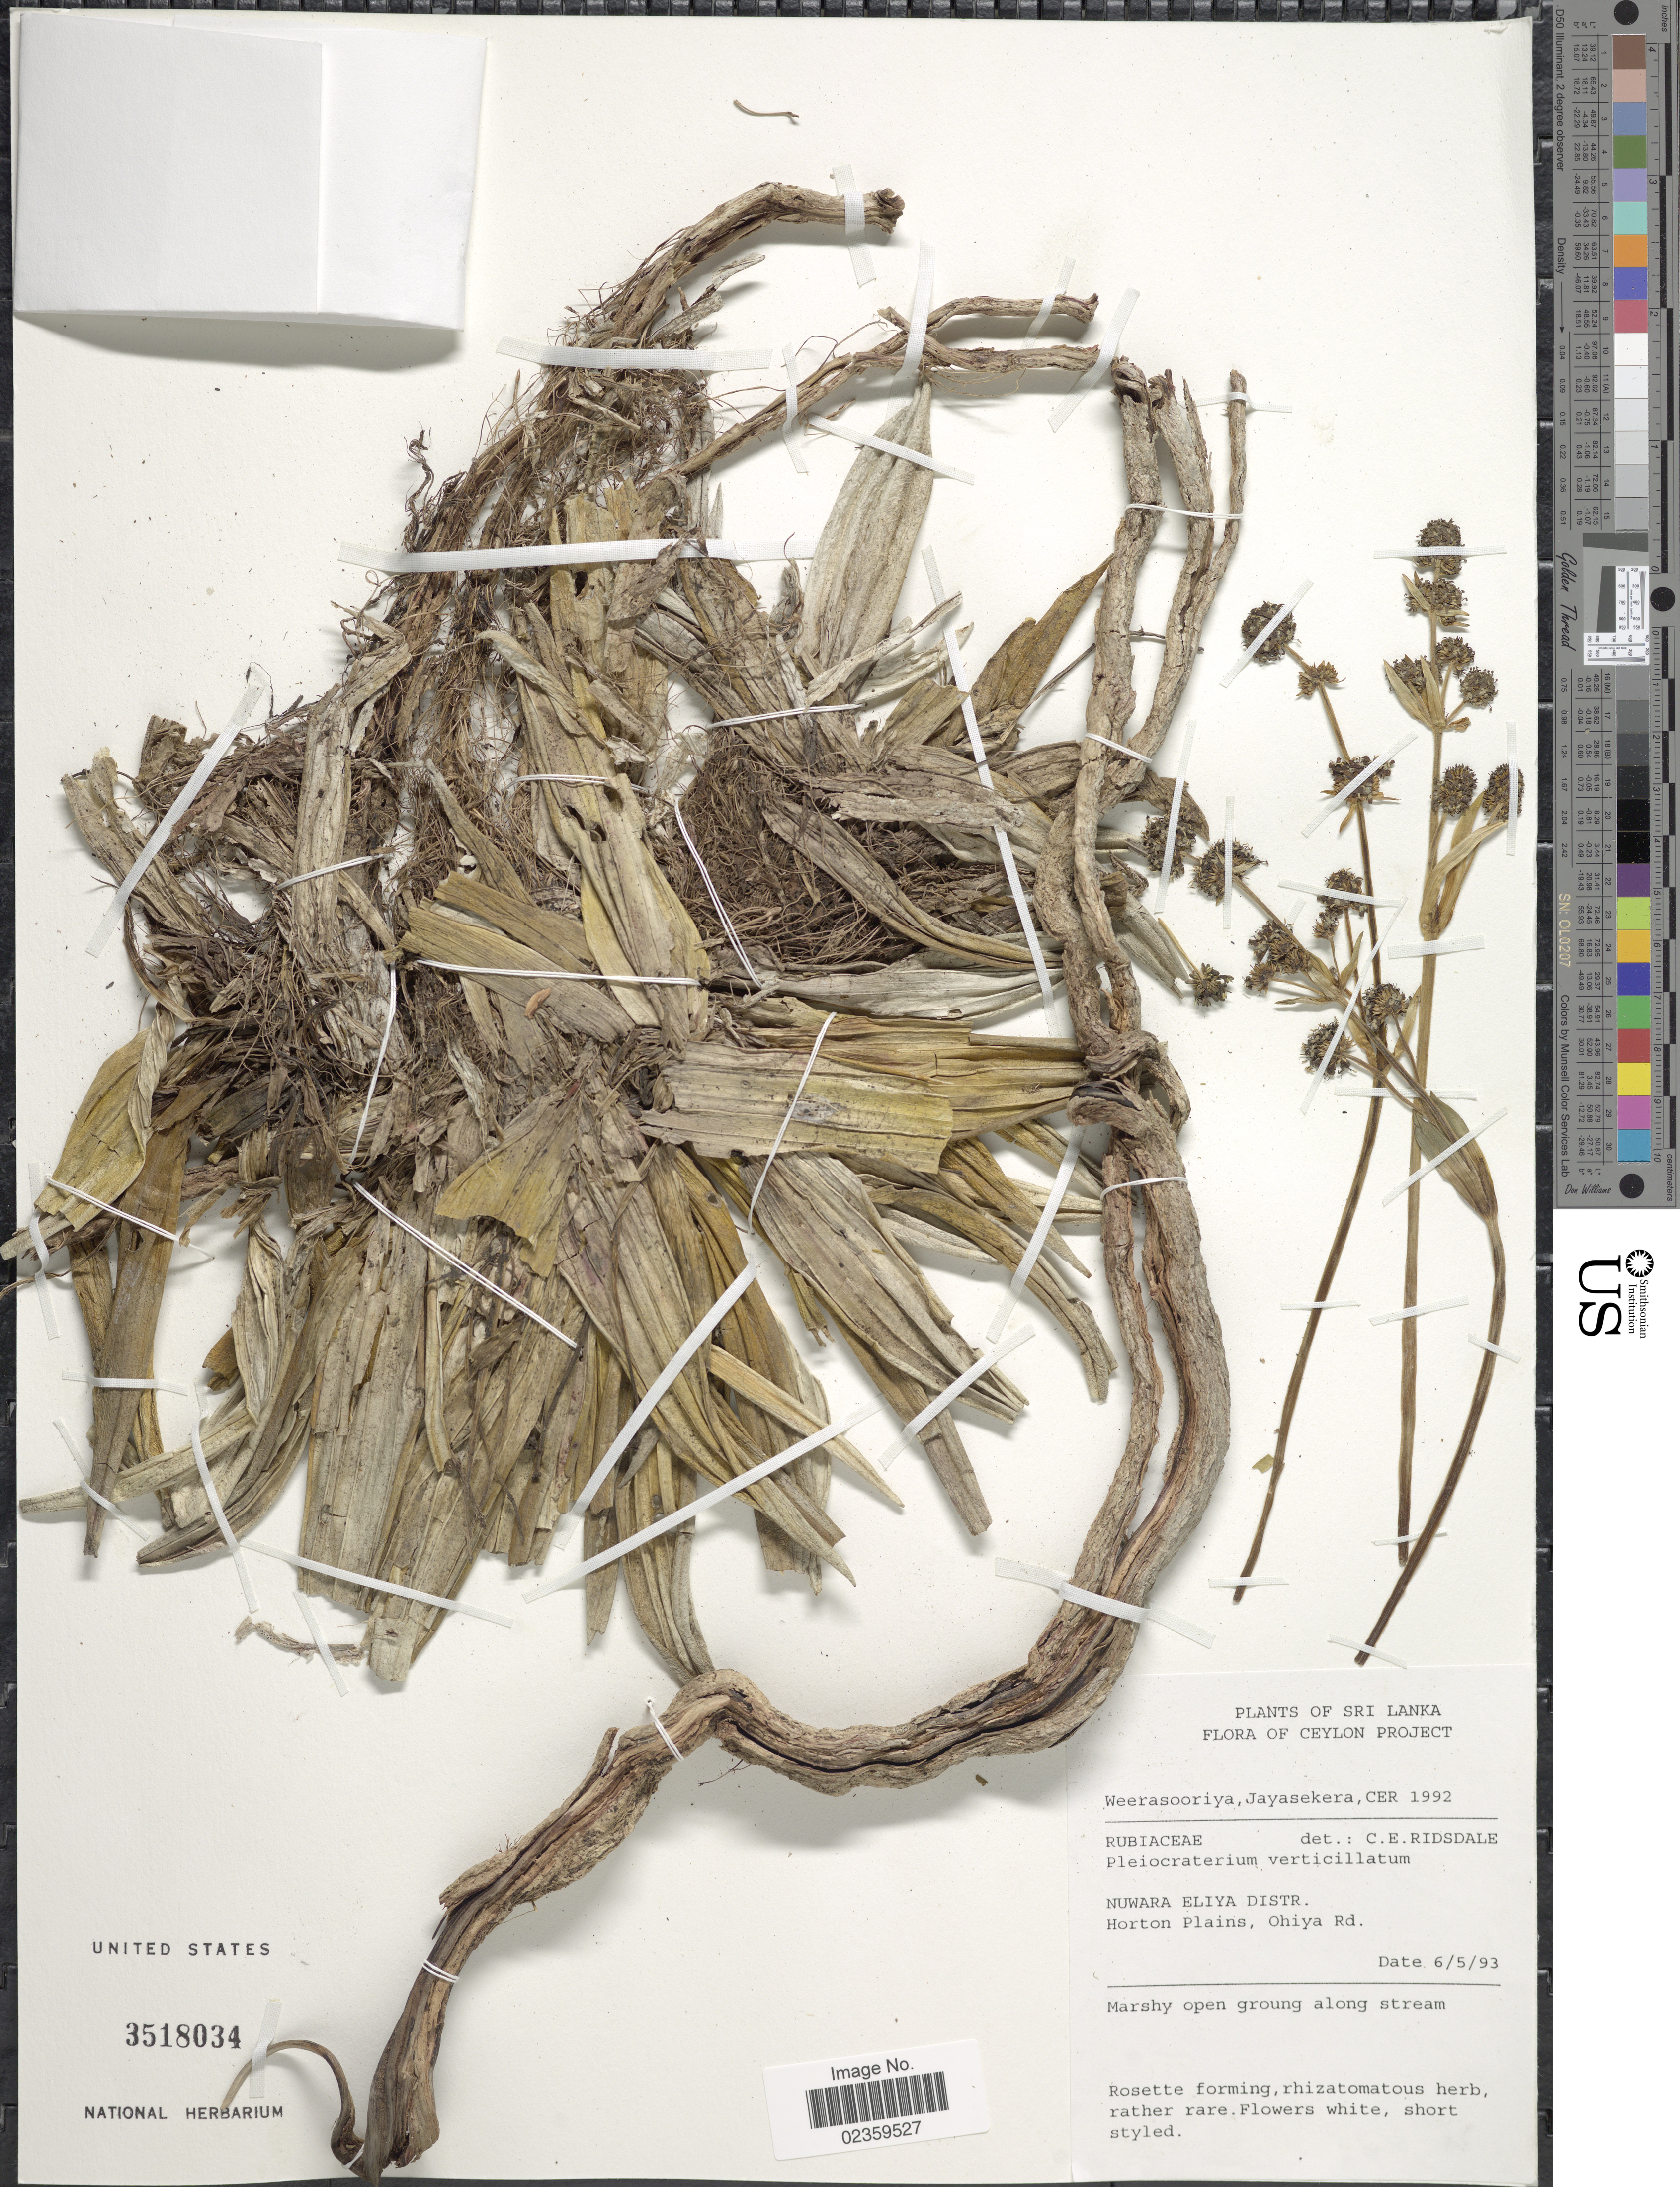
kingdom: Plantae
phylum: Tracheophyta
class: Magnoliopsida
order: Gentianales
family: Rubiaceae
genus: Pleiocraterium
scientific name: Pleiocraterium planataginifolium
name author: (Arn.) Bremek.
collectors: A. Weerasooriya & -. Jayasekera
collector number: CER1992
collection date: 1993-05-06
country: Sri Lanka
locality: Ceylon, Nuwara Eliya Distr. Horton Plains, Ohiya Rd.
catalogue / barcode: US 3518034